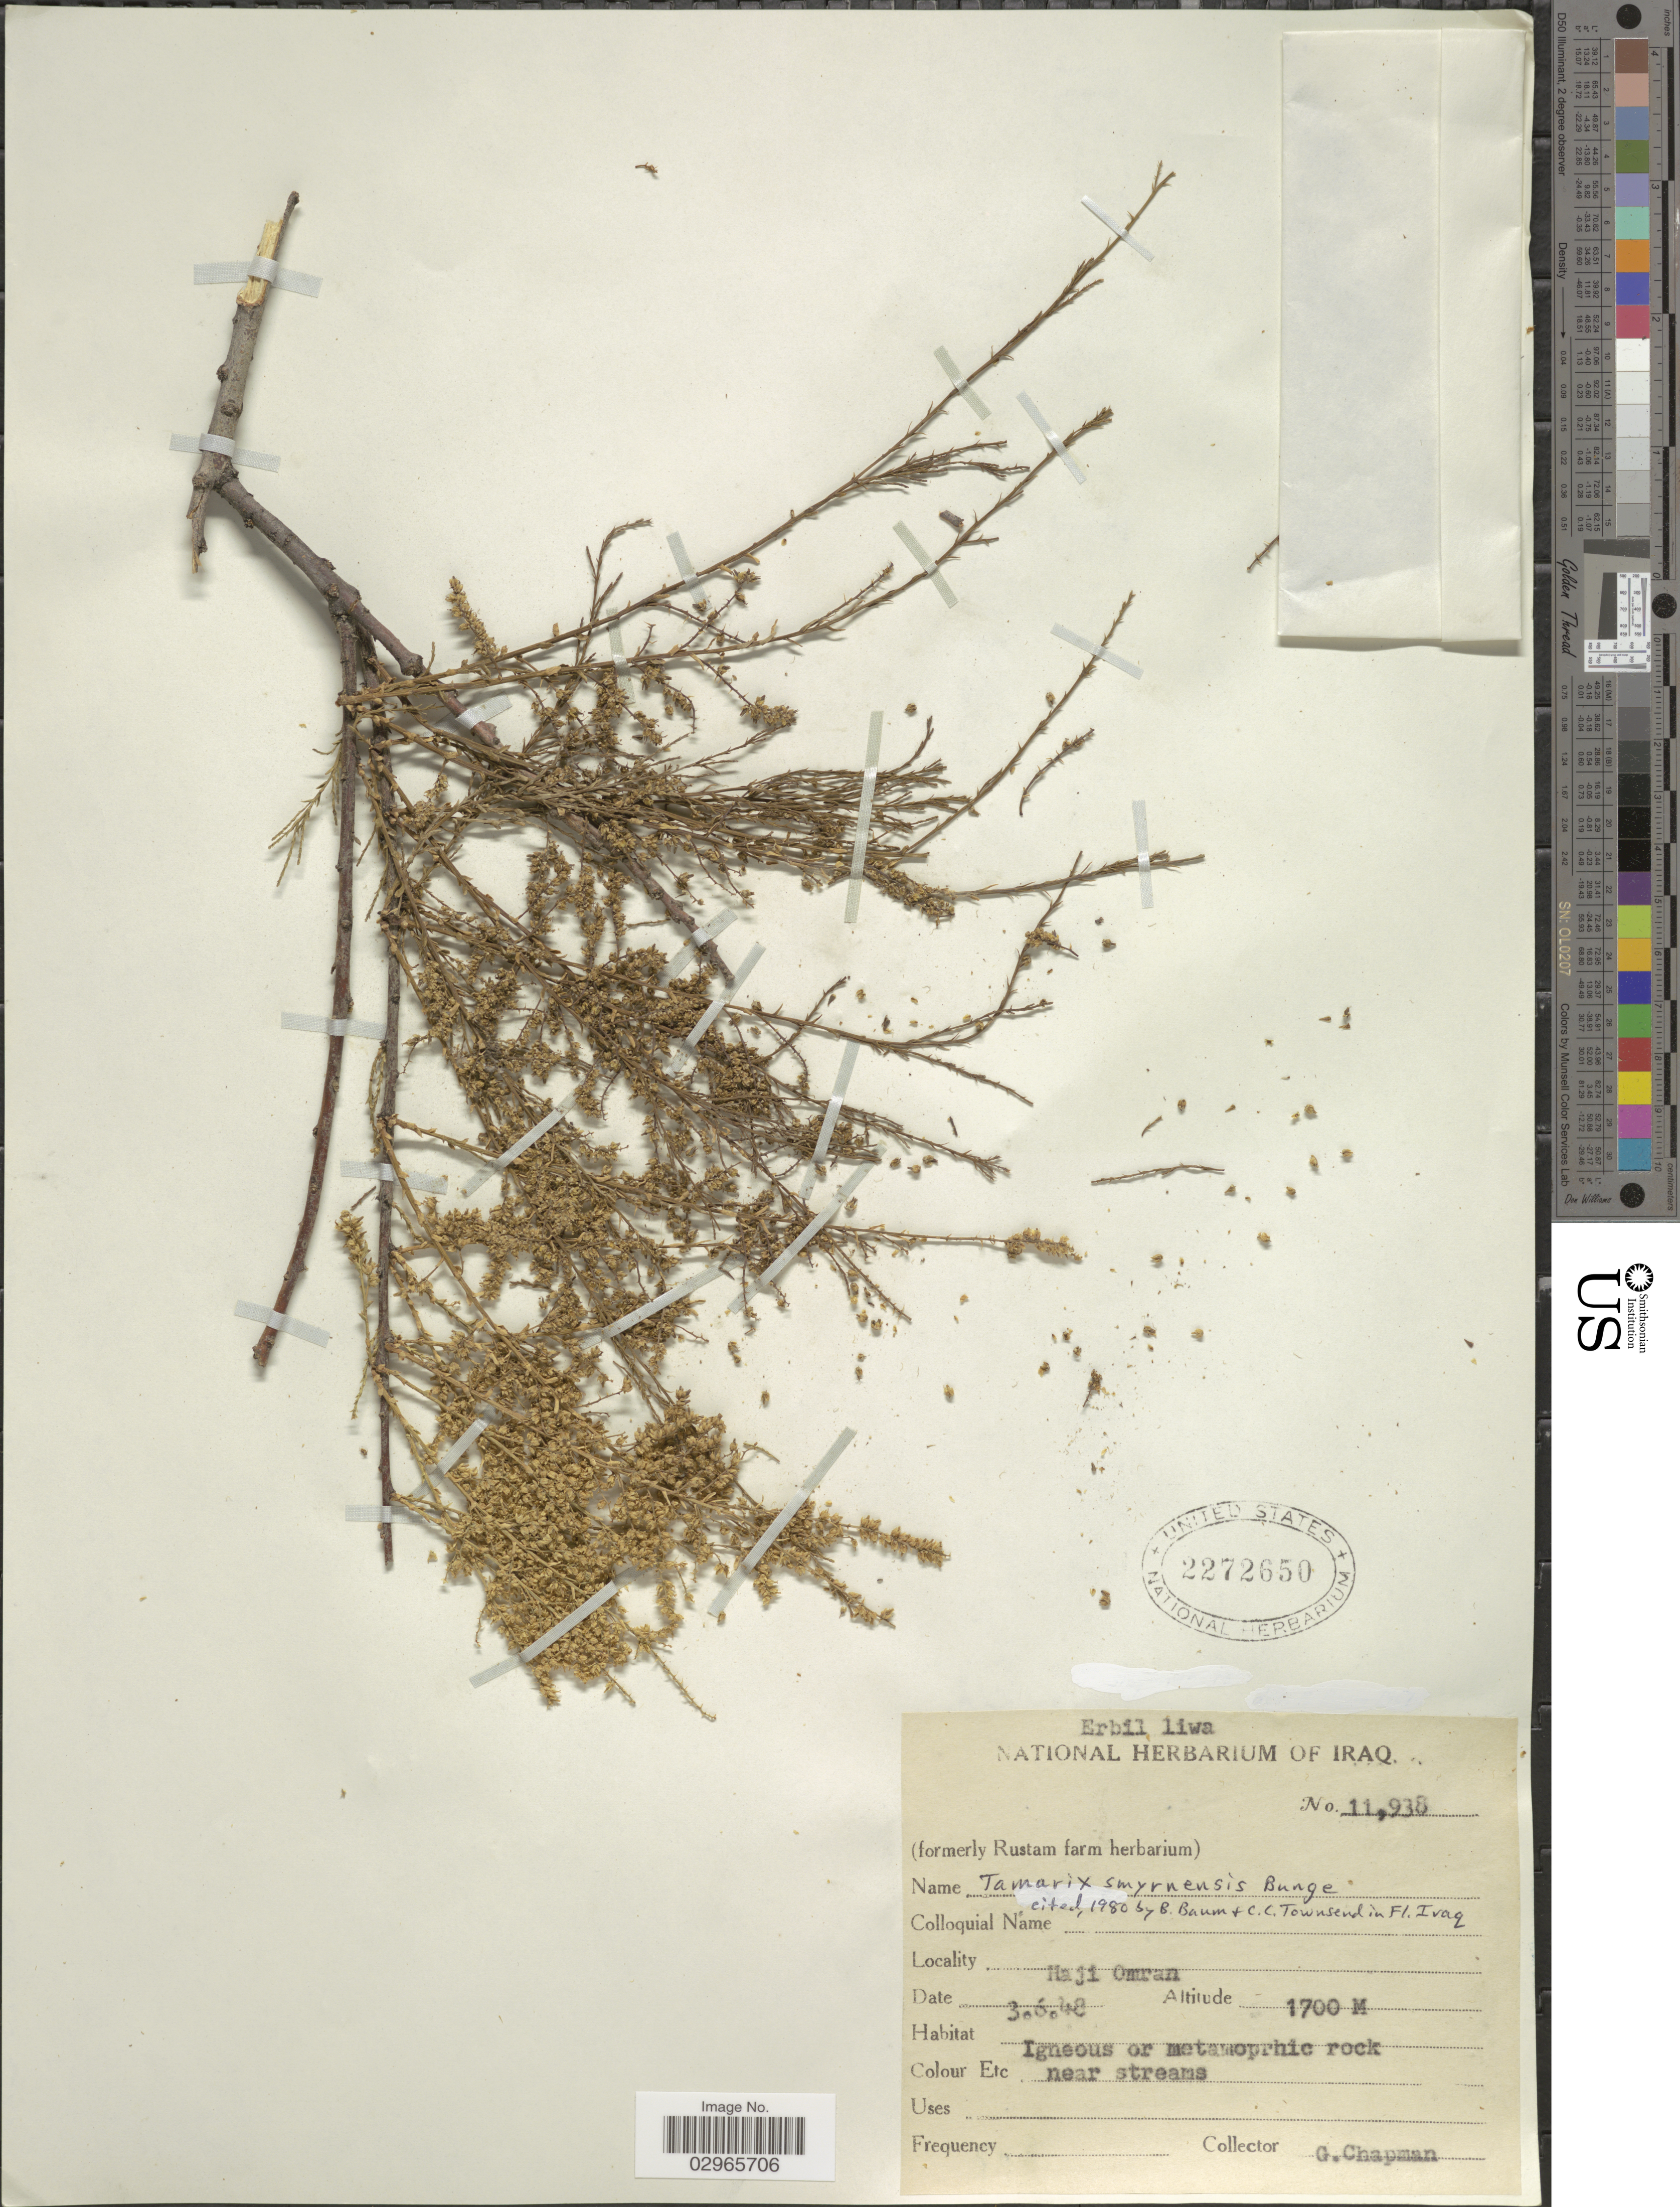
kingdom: Plantae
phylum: Tracheophyta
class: Magnoliopsida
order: Caryophyllales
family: Tamaricaceae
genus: Tamarix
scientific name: Tamarix smyrnensis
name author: Bunge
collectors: G. S. Chapman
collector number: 11938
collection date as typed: Transcribed d/m/y: 3/6/48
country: Iraq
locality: Erbil liwa, Haji Omran.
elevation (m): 1700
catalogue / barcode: US 2272650